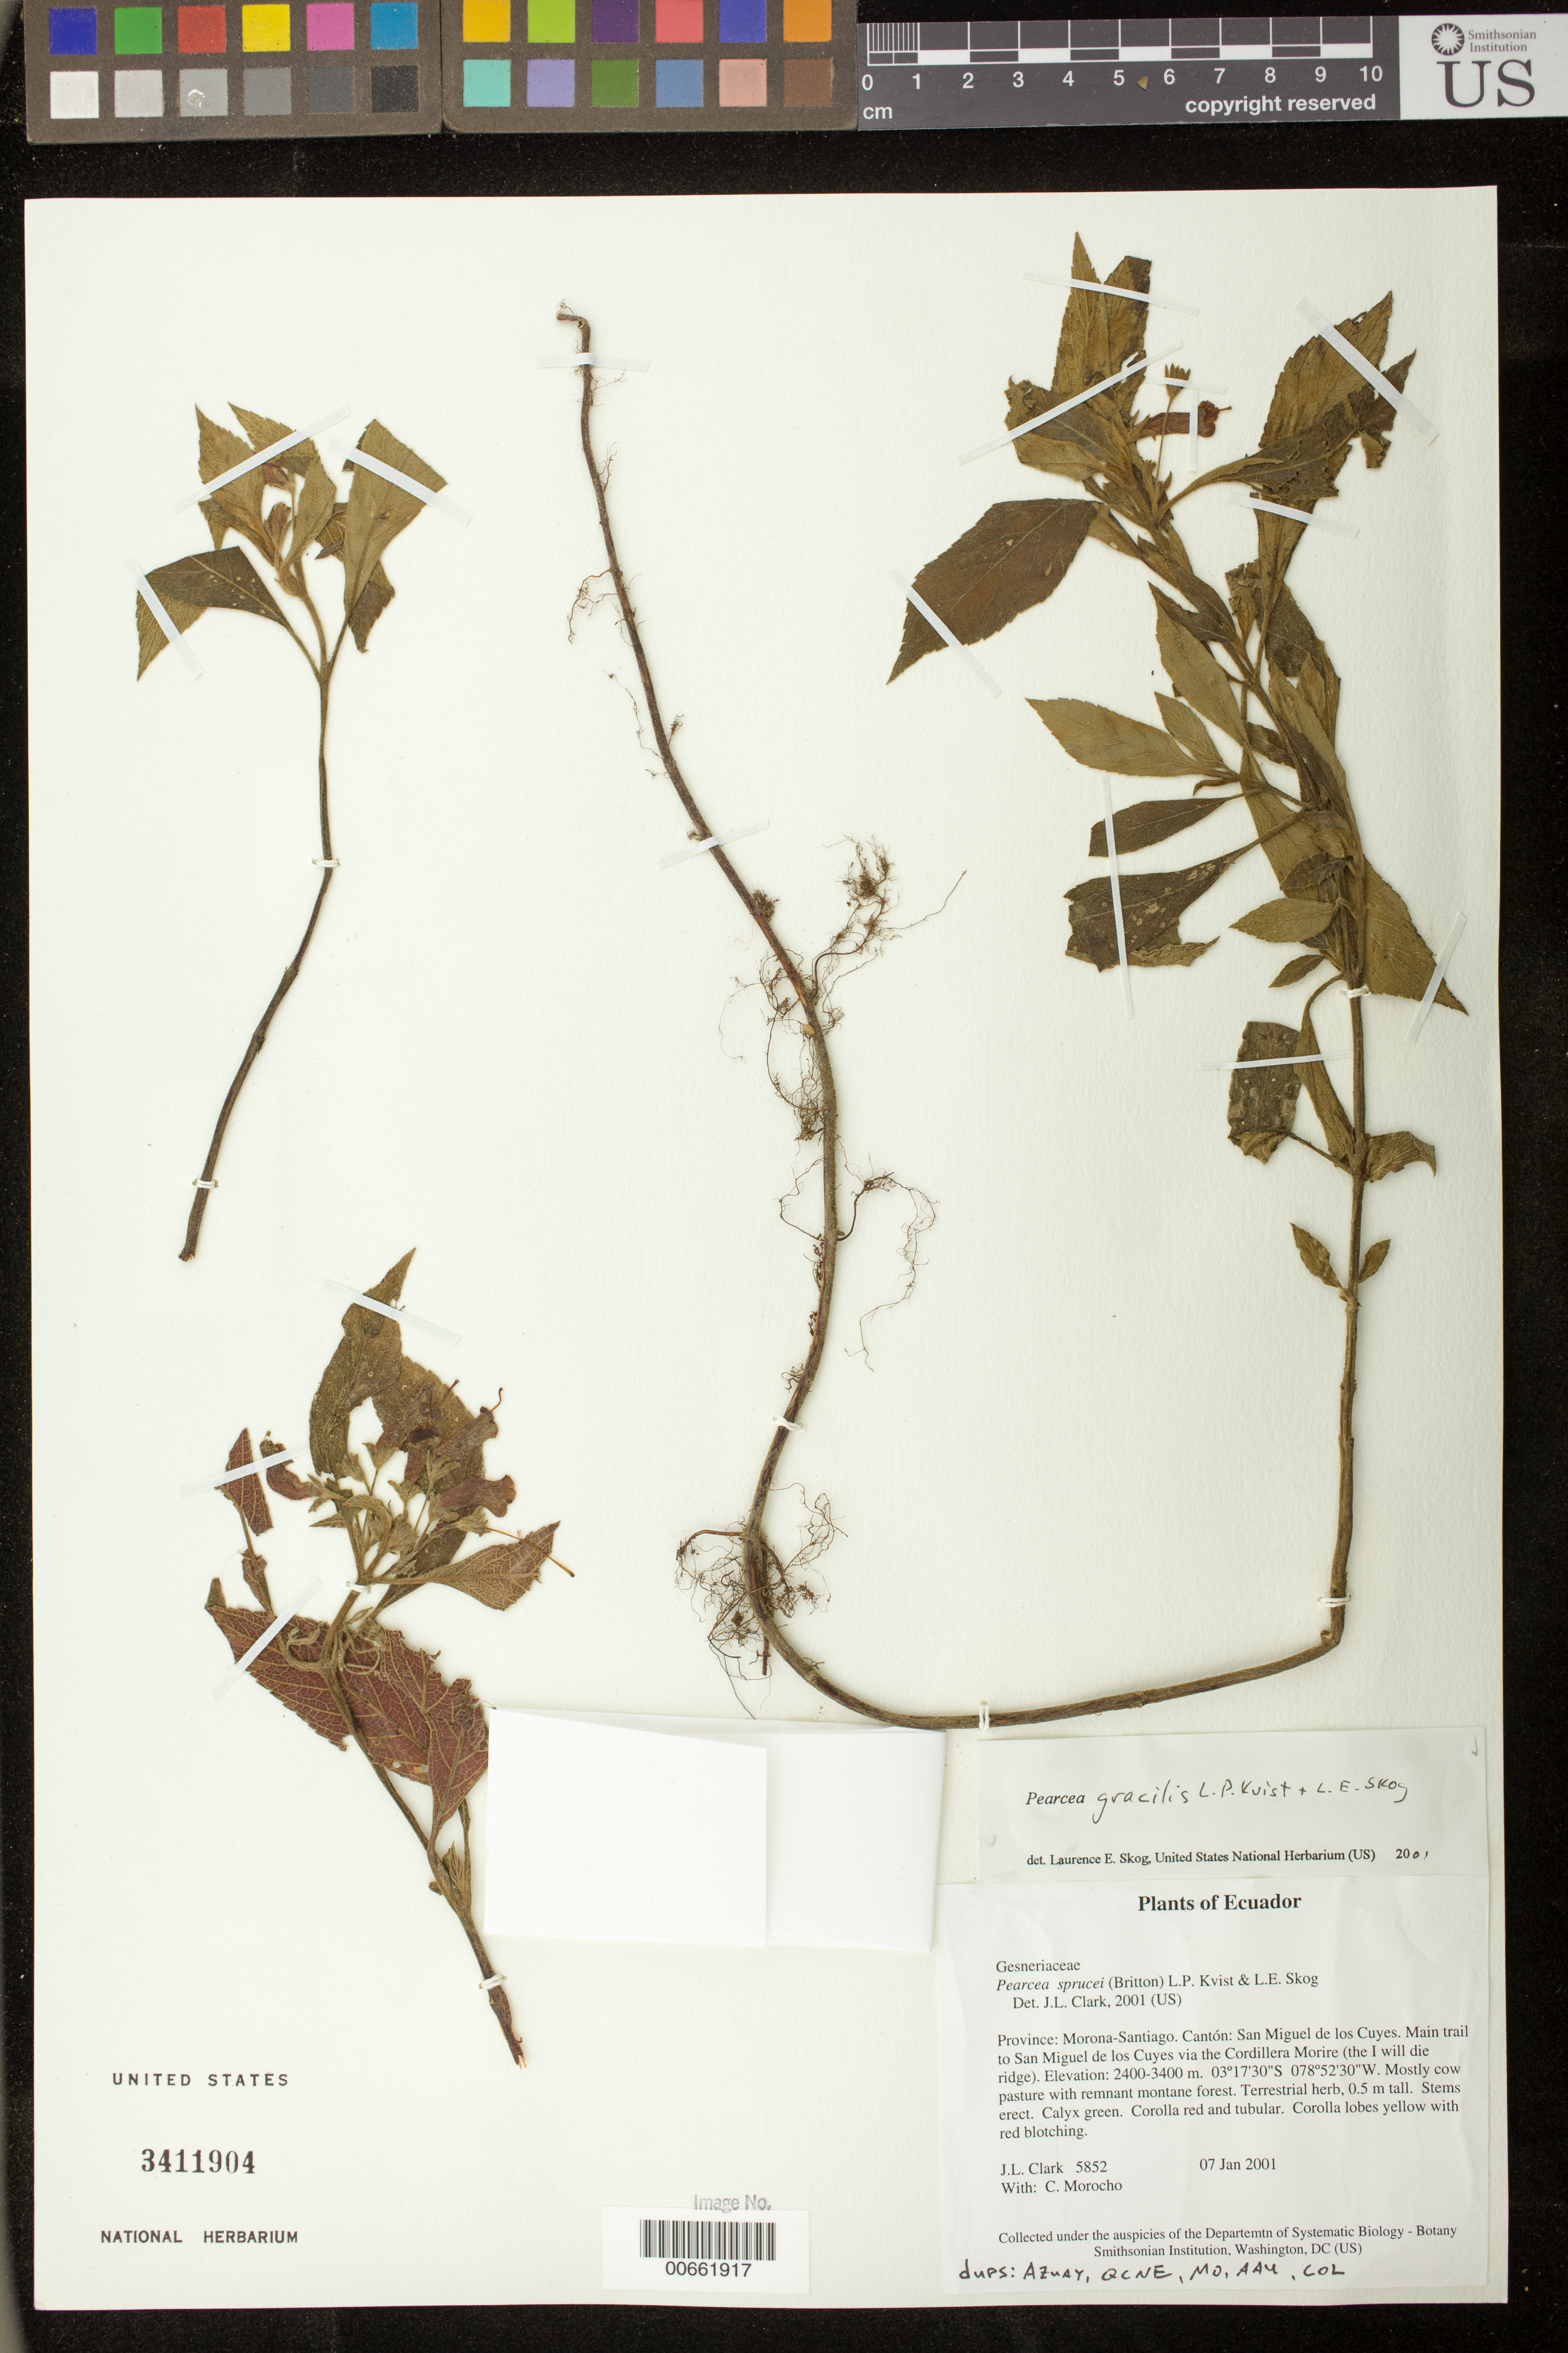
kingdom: Plantae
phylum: Tracheophyta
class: Magnoliopsida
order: Lamiales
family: Gesneriaceae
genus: Pearcea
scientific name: Pearcea gracilis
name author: L.P. Kvist & L.E. Skog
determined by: Skog, Laurence E.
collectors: J. L. Clark & C. Morocho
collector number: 5852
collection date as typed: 07 Jan 2001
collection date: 2001-01-07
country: Ecuador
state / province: Morona-Santiago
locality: Cantón: San Miguel de los Cuyes. Main trail to San Miguel de los Cuyes via the Cordillera Morire (the I will die ridge).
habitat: Mostly cow pasture with remnant montane forest.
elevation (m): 2400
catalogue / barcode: US 3411909